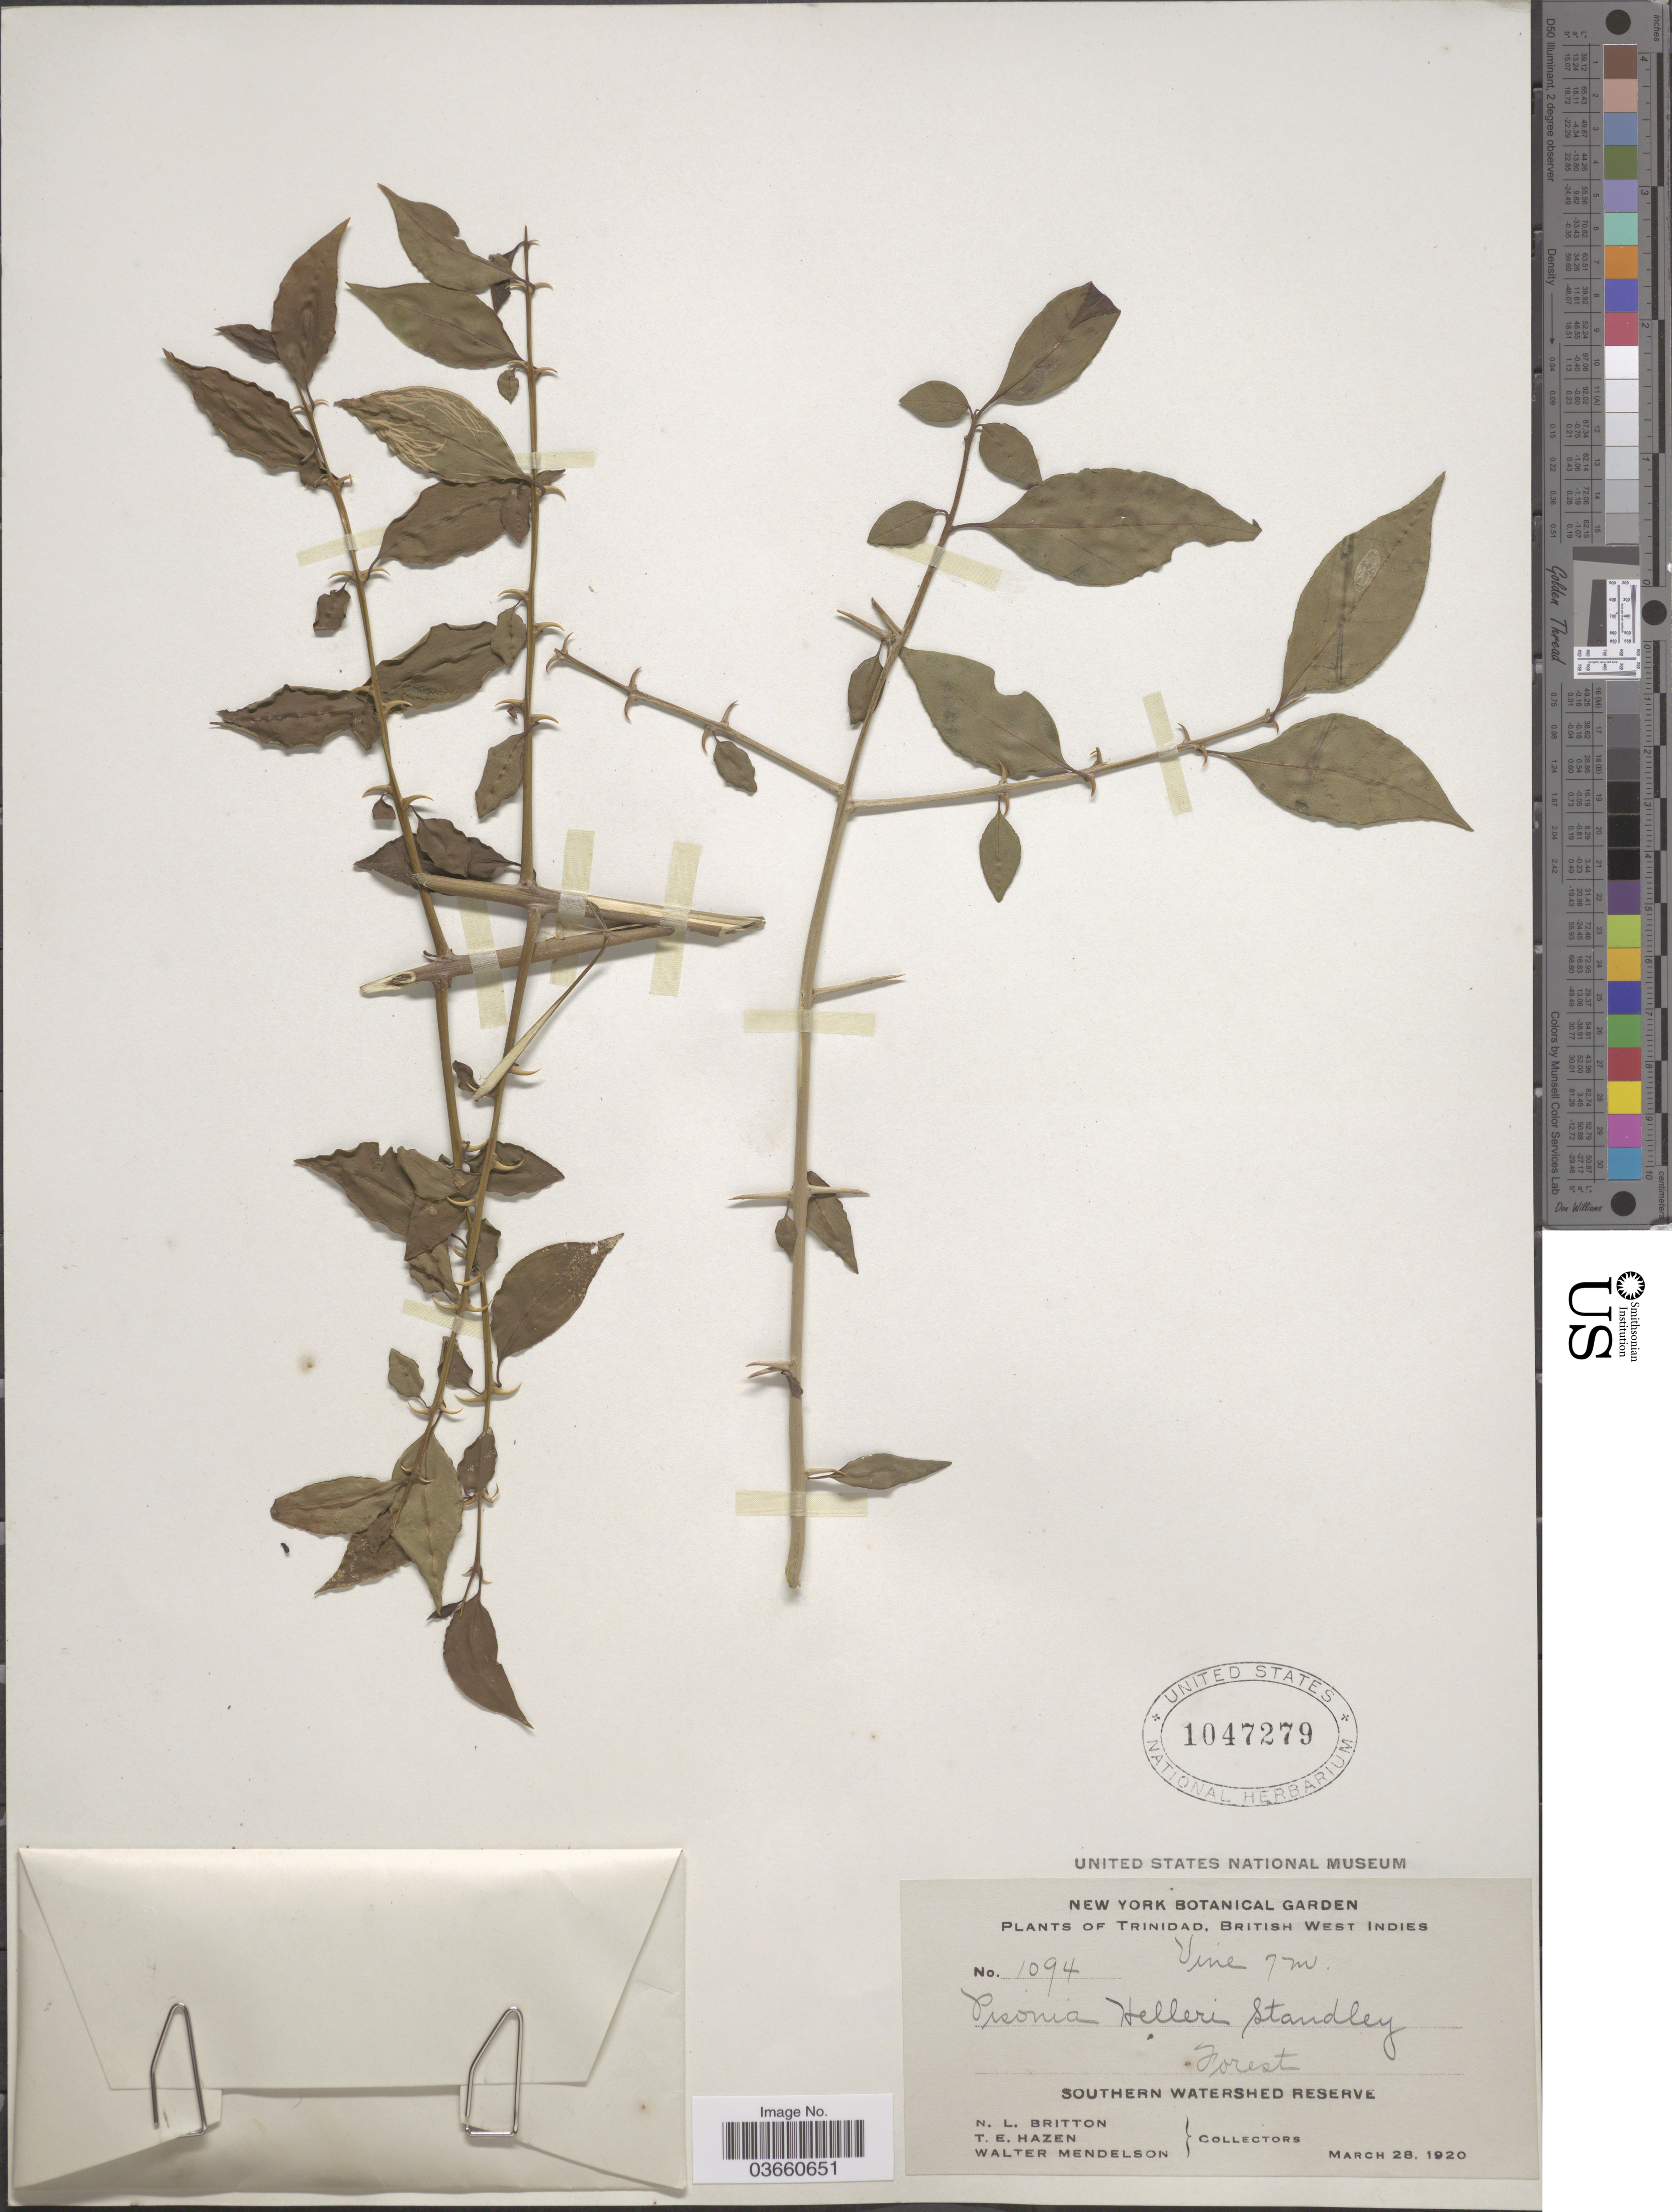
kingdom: Plantae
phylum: Tracheophyta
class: Magnoliopsida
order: Caryophyllales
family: Nyctaginaceae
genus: Pisonia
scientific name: Pisonia helleri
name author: Standl.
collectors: N. Britton, T. E. Hazen & W. Mendelson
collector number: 1094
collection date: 1920-03-28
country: Trinidad and Tobago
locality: Trinidad, British West Indies. Southern Watershed Reserve.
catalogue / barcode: US 1047279